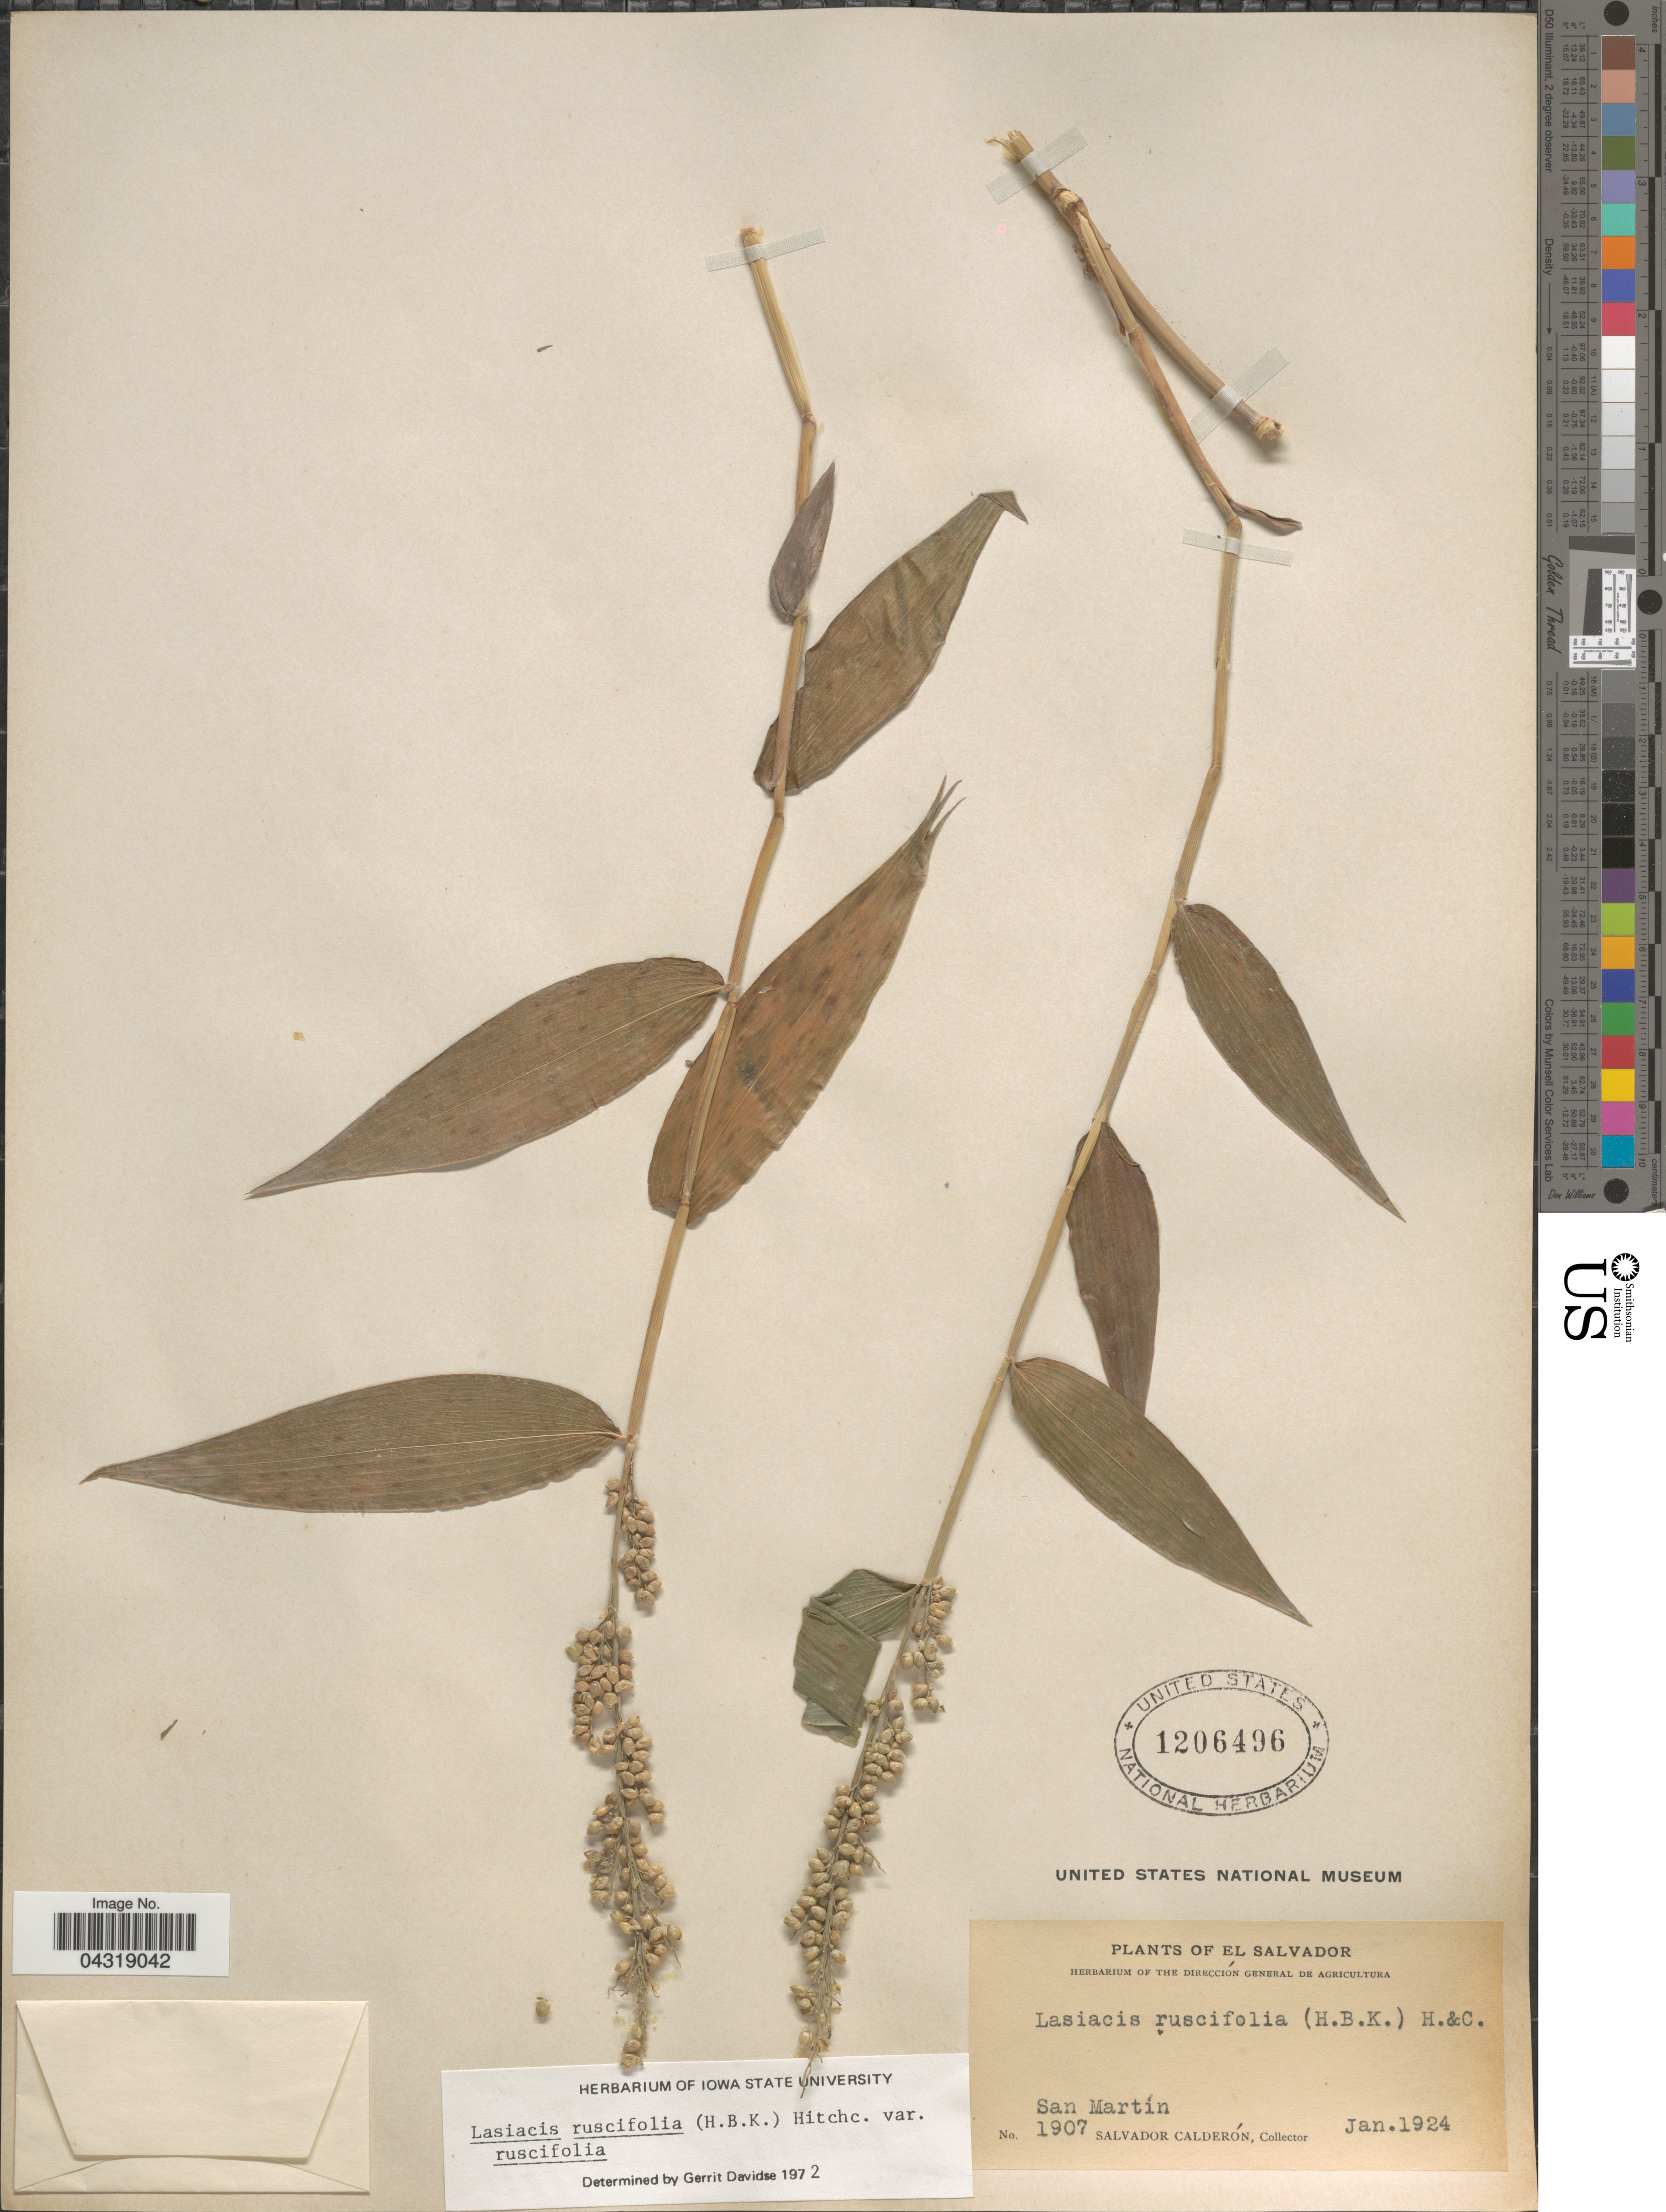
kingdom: Plantae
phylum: Tracheophyta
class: Liliopsida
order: Poales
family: Poaceae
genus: Lasiacis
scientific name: Lasiacis ruscifolia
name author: (Kunth) Hitchc.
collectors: S. Calderón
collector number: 1907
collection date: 1924-01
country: El Salvador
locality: San Martín.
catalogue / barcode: US 1206496